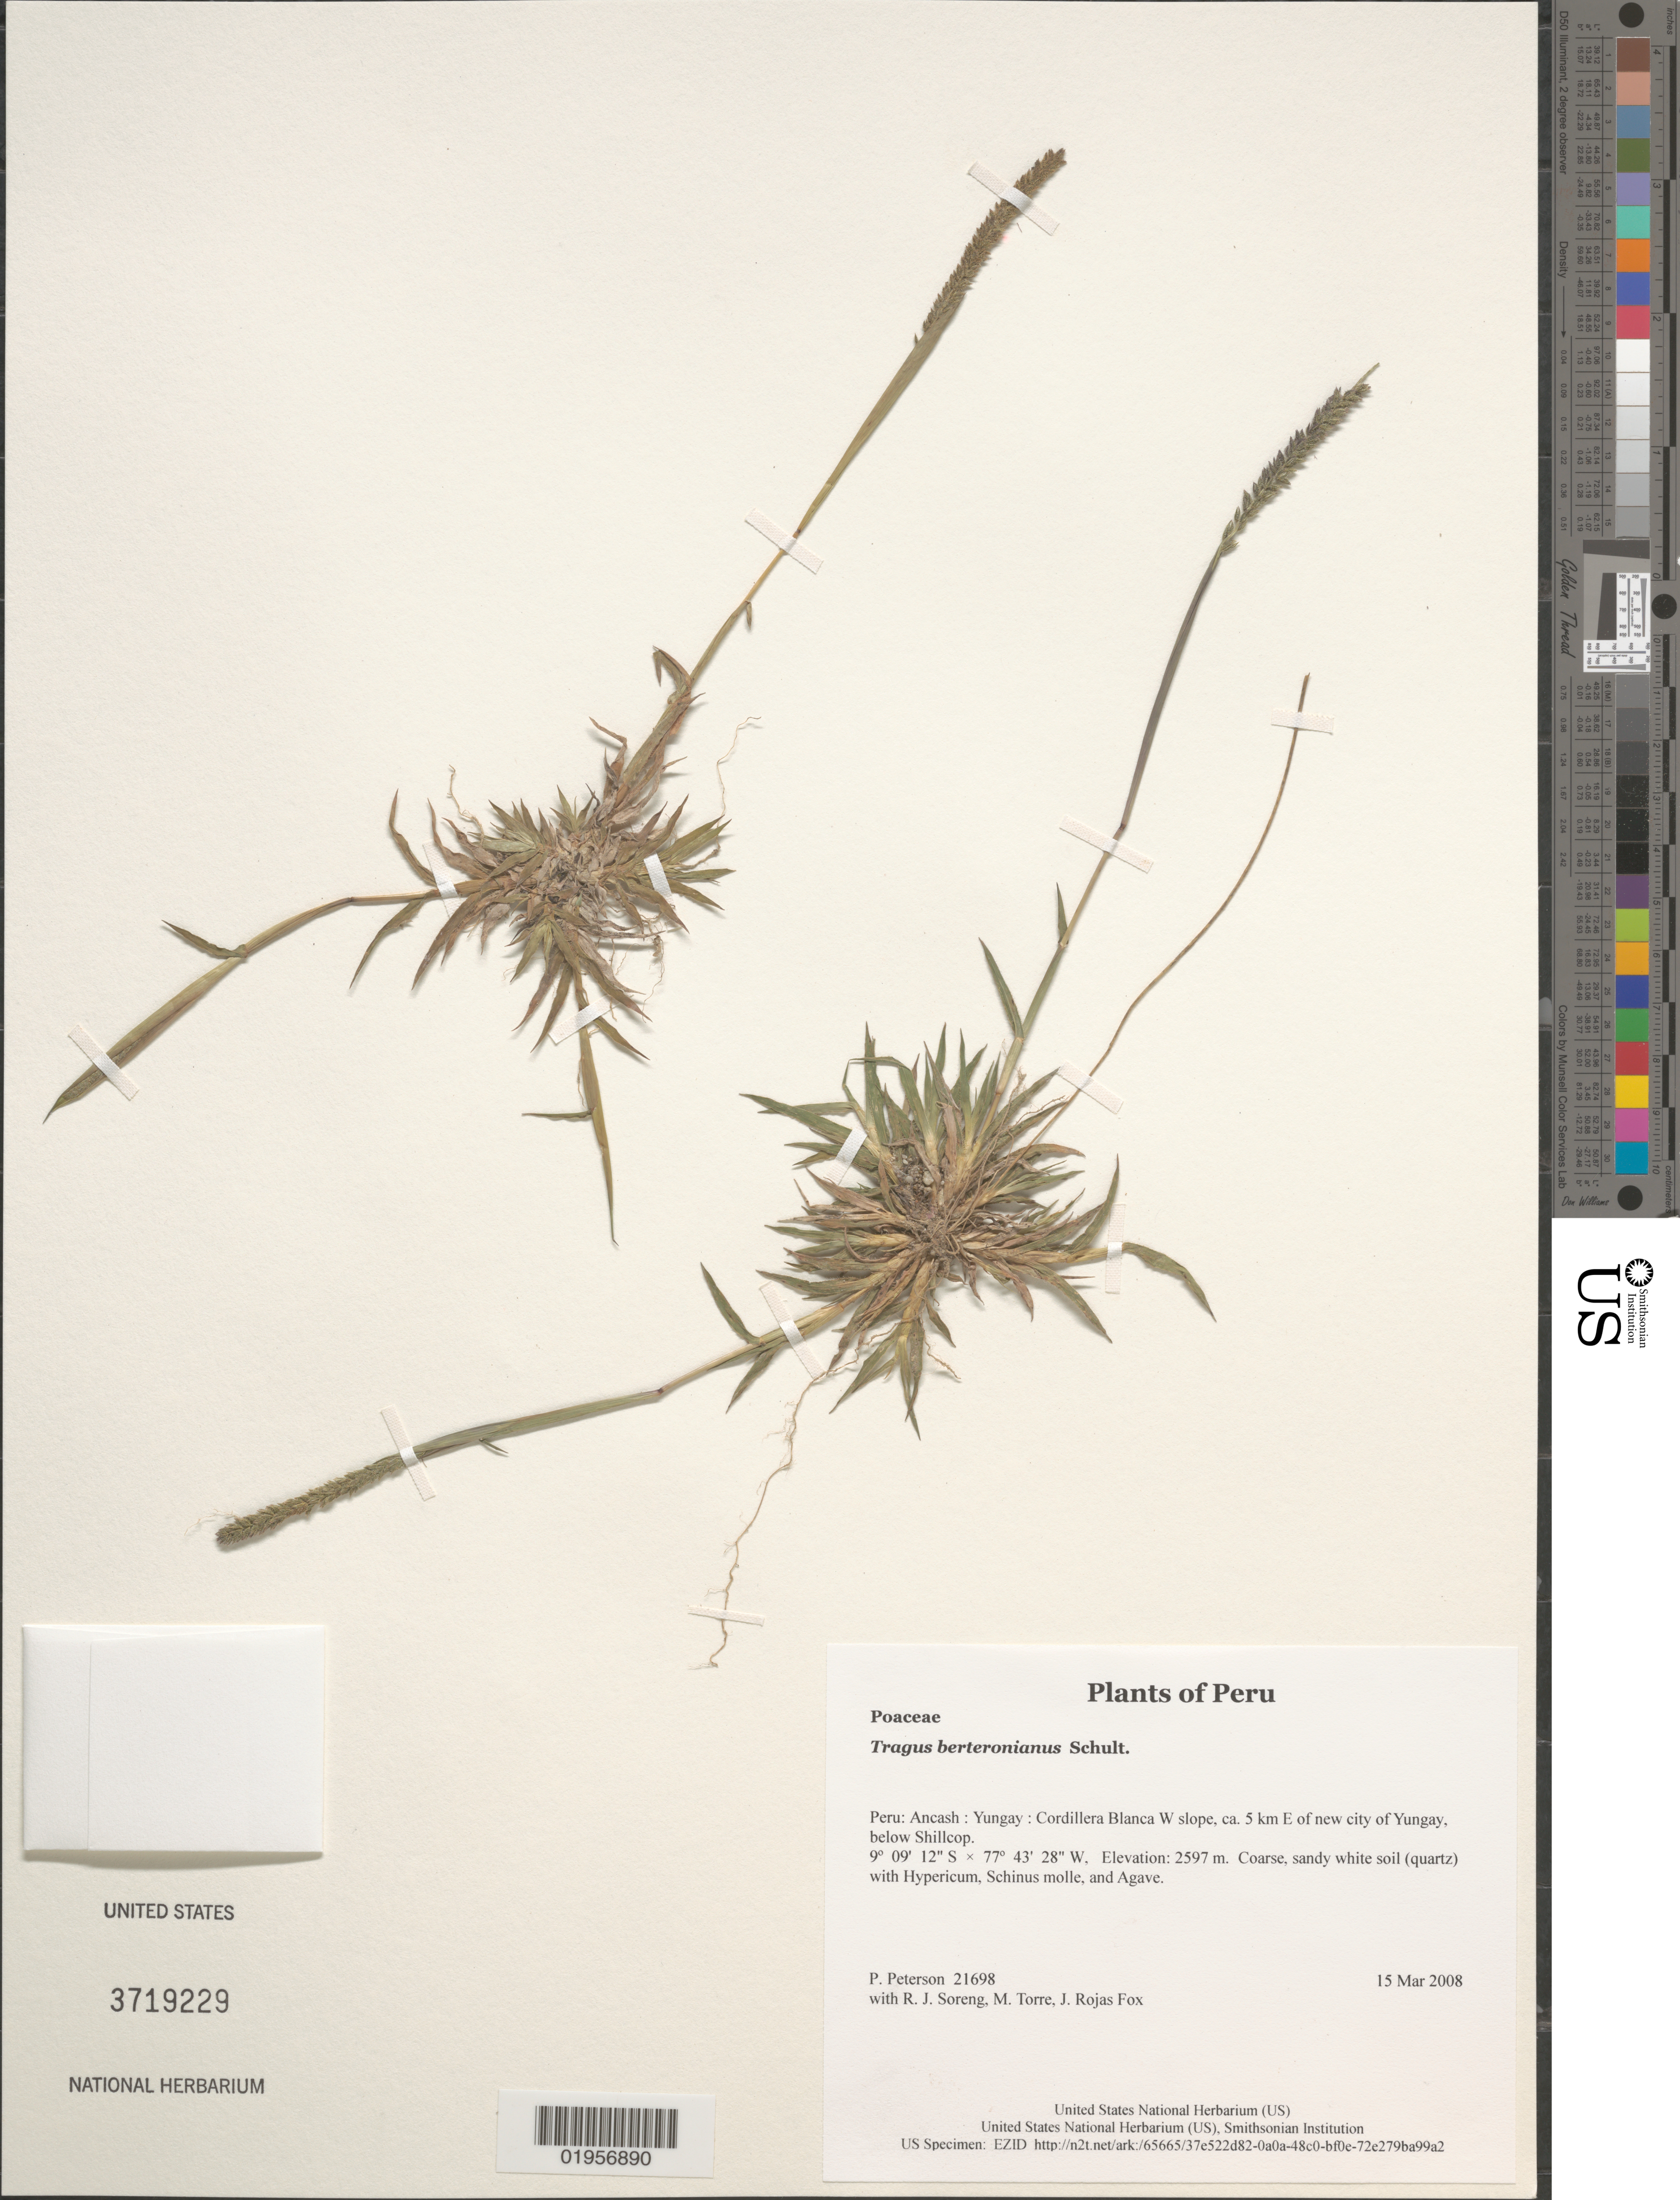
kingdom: Plantae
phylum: Tracheophyta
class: Liliopsida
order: Poales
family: Poaceae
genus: Tragus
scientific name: Tragus berteronianus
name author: Schult.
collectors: P. M. Peterson, R. J. Soreng, M. Torre & J. Rojas Fox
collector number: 21698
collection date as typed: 15 Mar 2008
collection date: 2008-03-15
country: Peru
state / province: Ancash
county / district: Yungay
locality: Cordillera Blanca W slope, ca. 5 km E of new city of Yungay, below Shillcop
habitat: Coarse, sandy white soil (quartz) with Hypericum, Schinus molle, and Agave.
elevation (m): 2597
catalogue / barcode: US 3719229